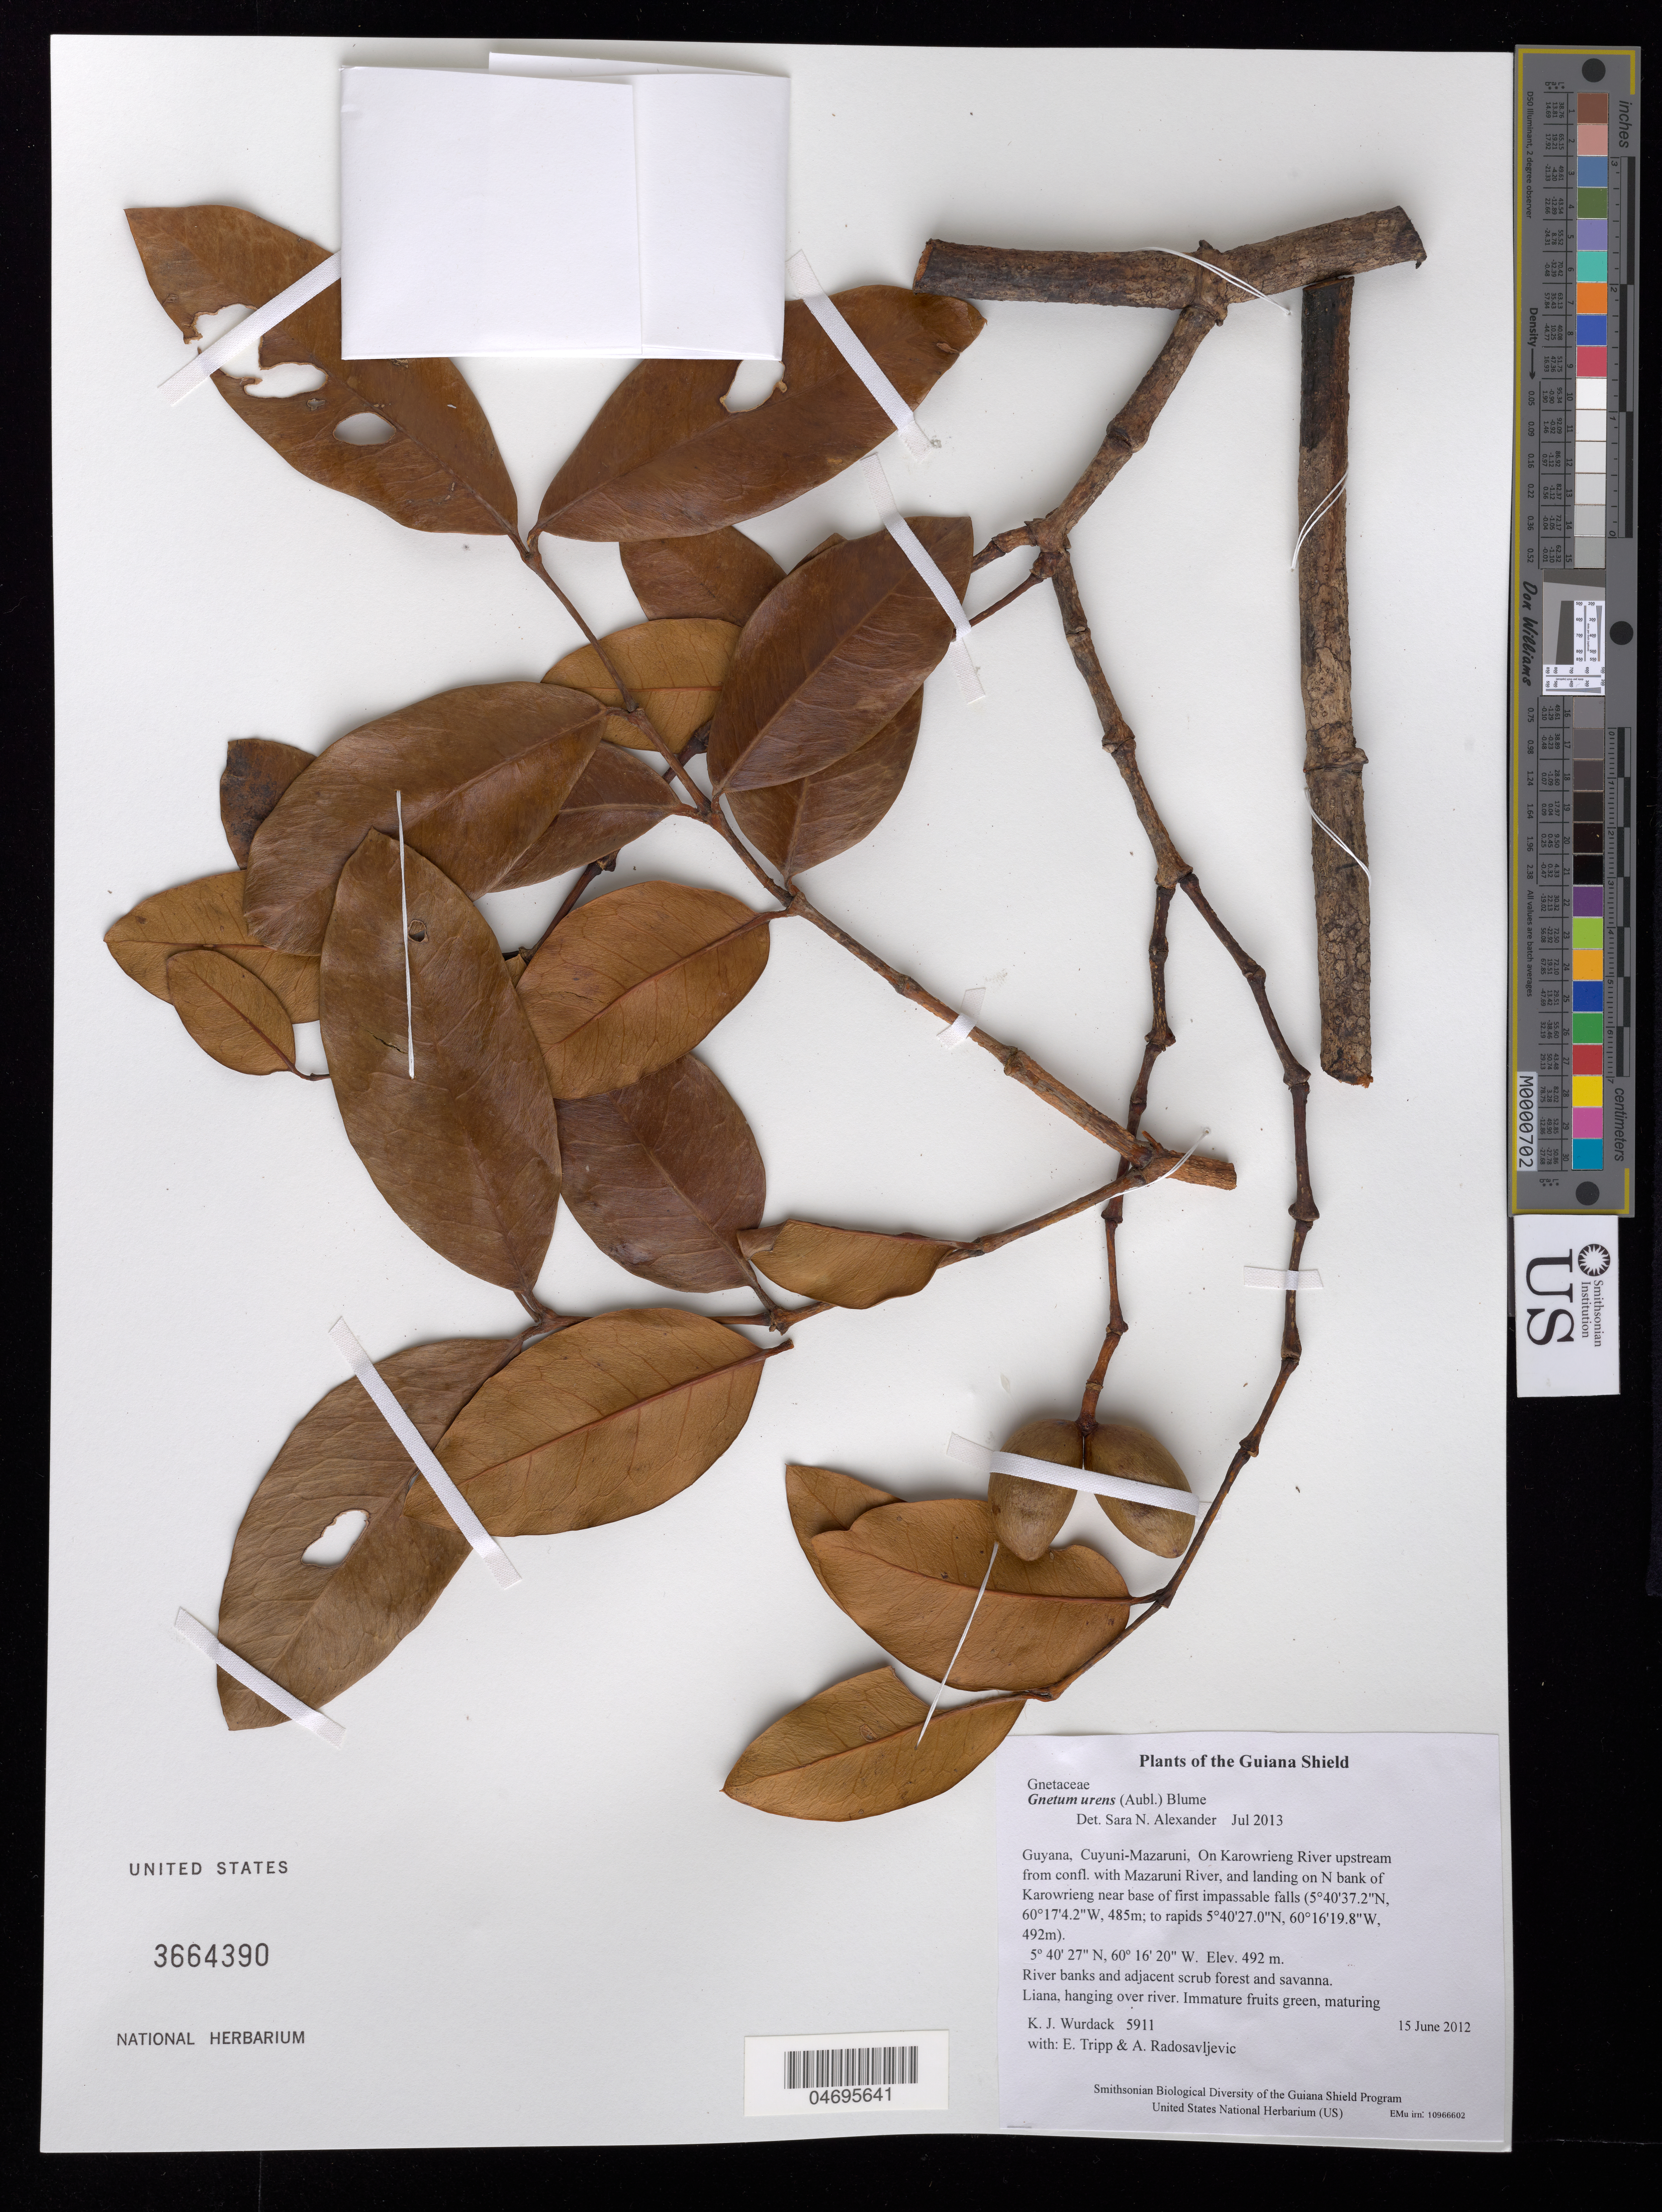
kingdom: Plantae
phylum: Tracheophyta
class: Gnetopsida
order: Gnetales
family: Gnetaceae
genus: Gnetum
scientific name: Gnetum urens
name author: (Aubl.) Blume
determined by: Alexander, S. N.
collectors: K. Wurdack, E. Tripp & A. Radosavljevic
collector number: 5911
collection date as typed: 15 June 2012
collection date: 2012-06-15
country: Guyana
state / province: Cuyuni-Mazaruni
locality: On Karowrieng River upstream from confl. with Mazaruni River, and landing on N bank of Karowrieng near base of first impassable falls (5°40'37.2"N, 60°17'4.2"W, 485m; to rapids 5°40'27.0"N, 60°16'19.8"W, 492m)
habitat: River banks and adjacent scrub forest and savanna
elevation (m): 492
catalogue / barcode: US 3664390